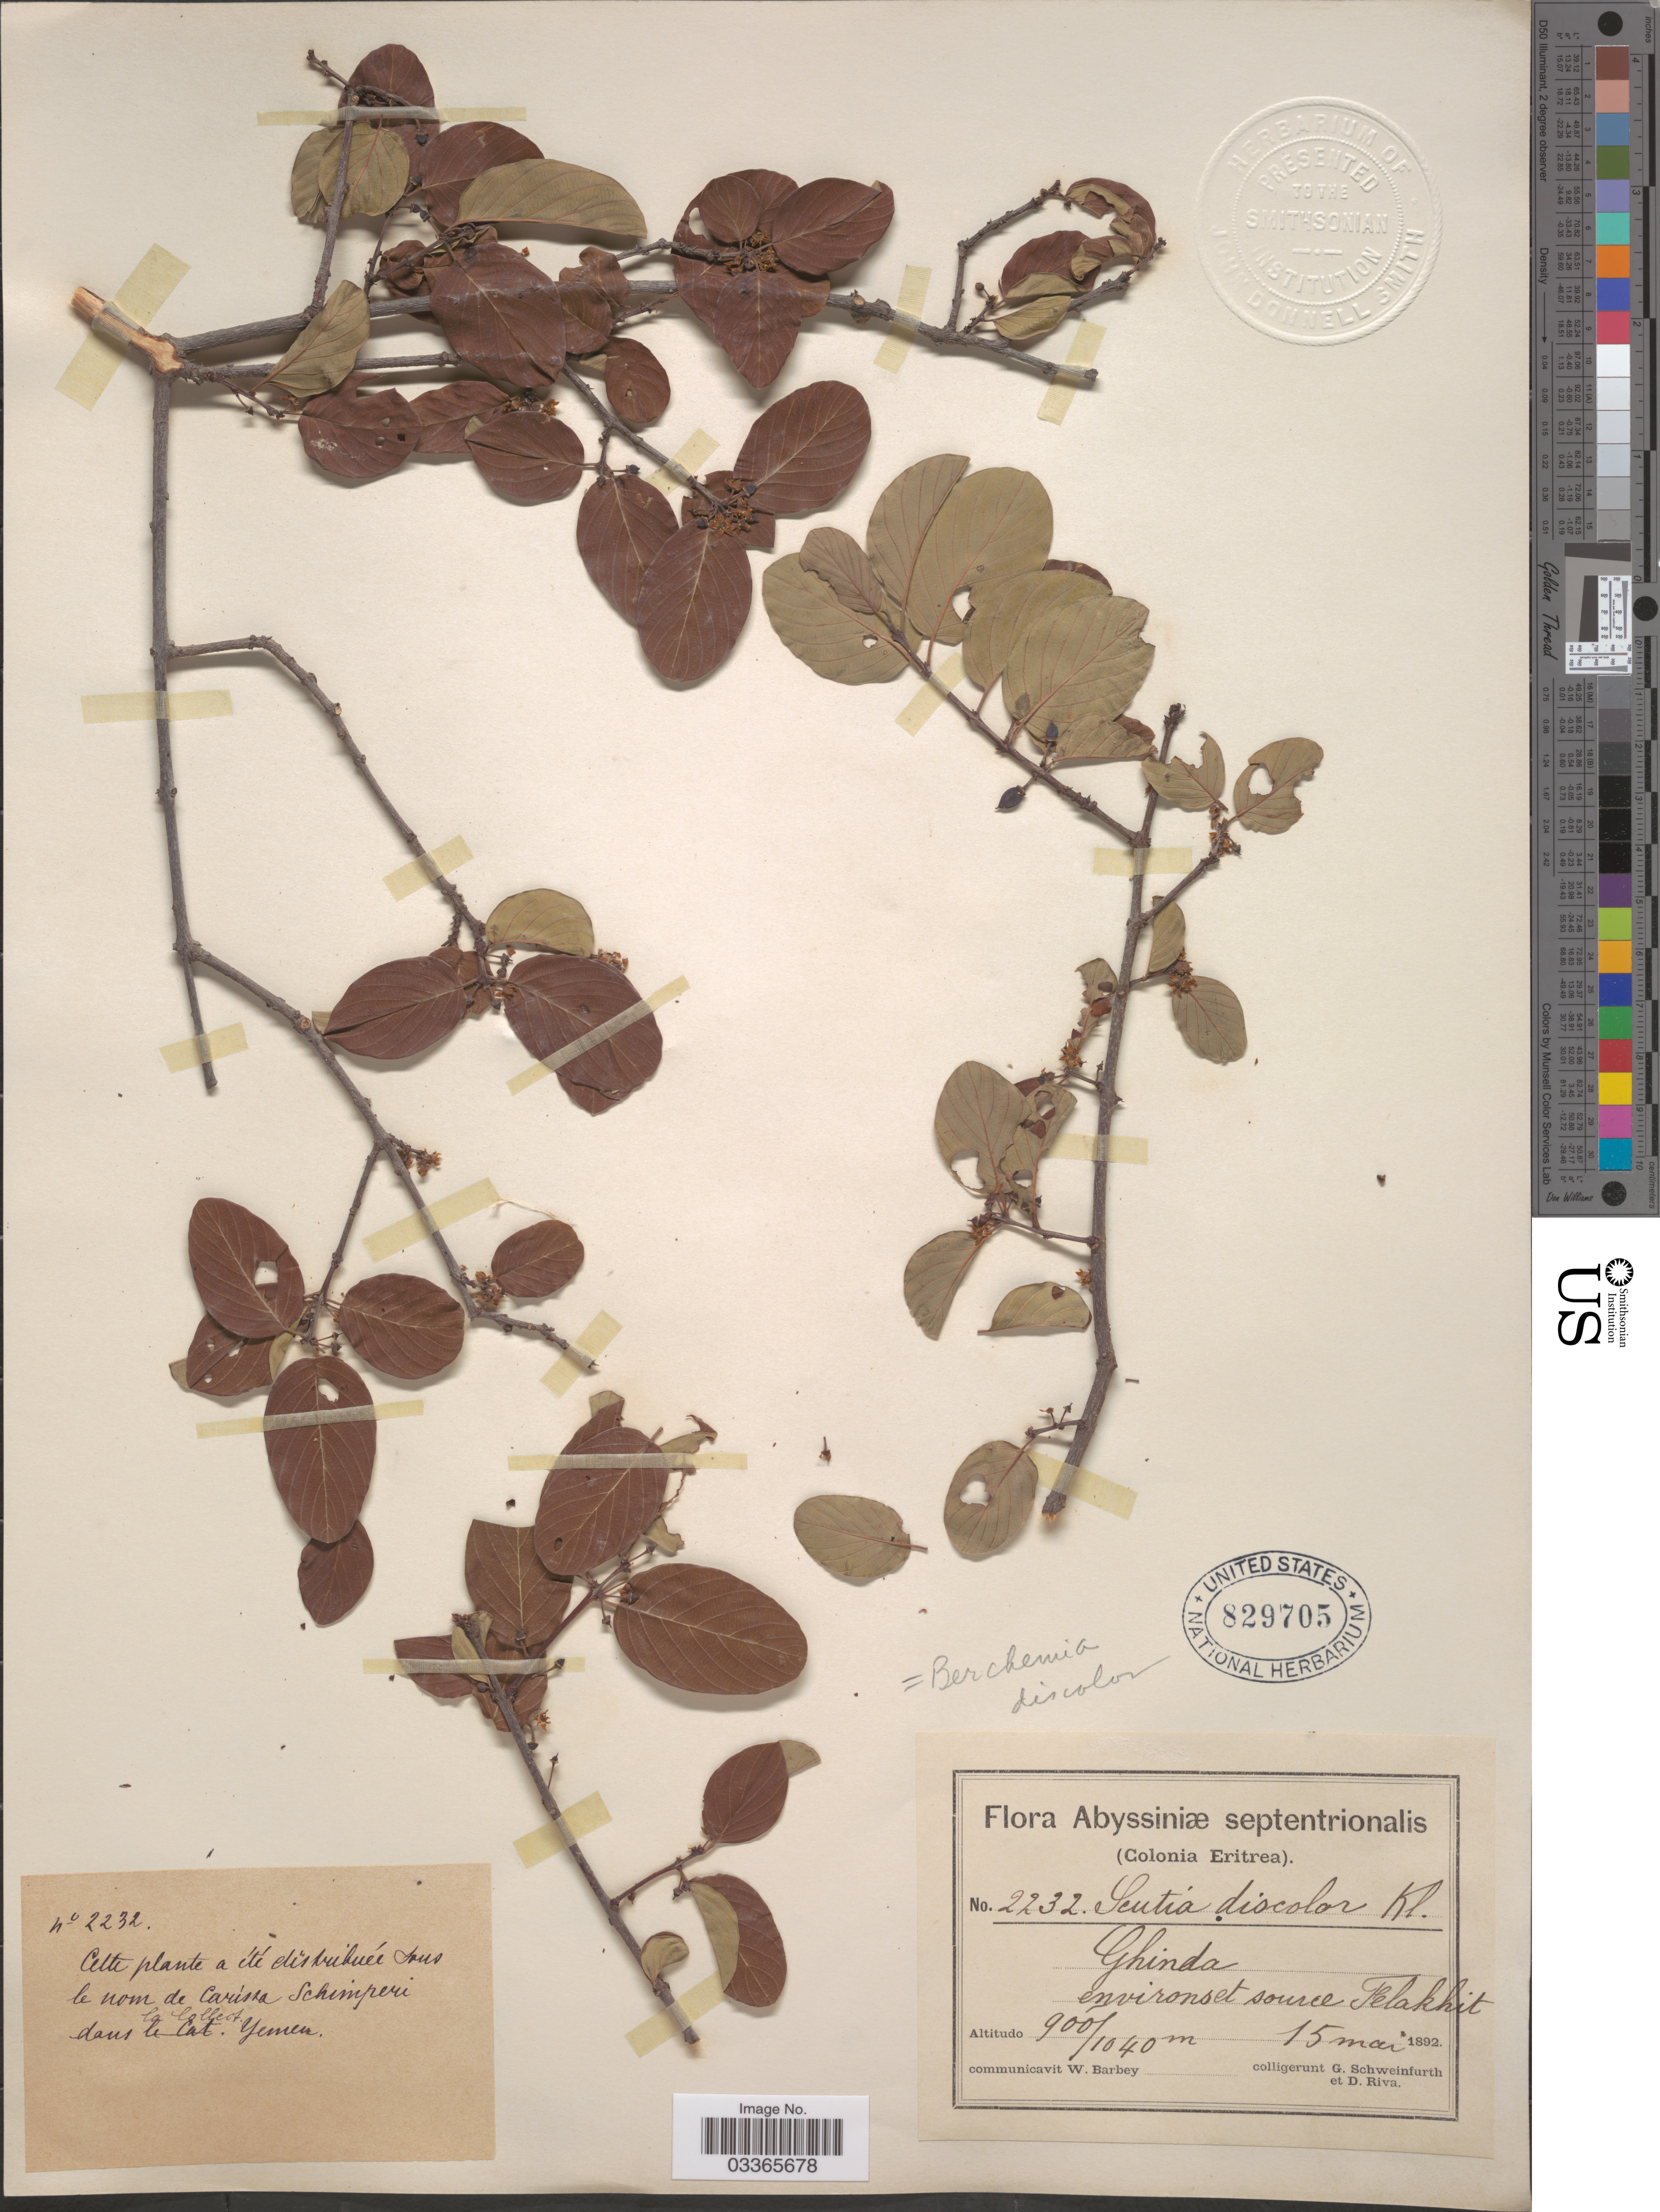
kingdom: Plantae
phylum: Tracheophyta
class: Magnoliopsida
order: Rosales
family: Rhamnaceae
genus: Phyllogeiton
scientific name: Phyllogeiton discolor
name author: (Klotzsch) Herzog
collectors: G. A. Schweinfurth (herbarium) & D. Riva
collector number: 2232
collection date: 1892-05-15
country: Eritrea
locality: Abyssiniæ septentrionalis, Ghinda environs et source Felakhit.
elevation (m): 900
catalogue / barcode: US 829705